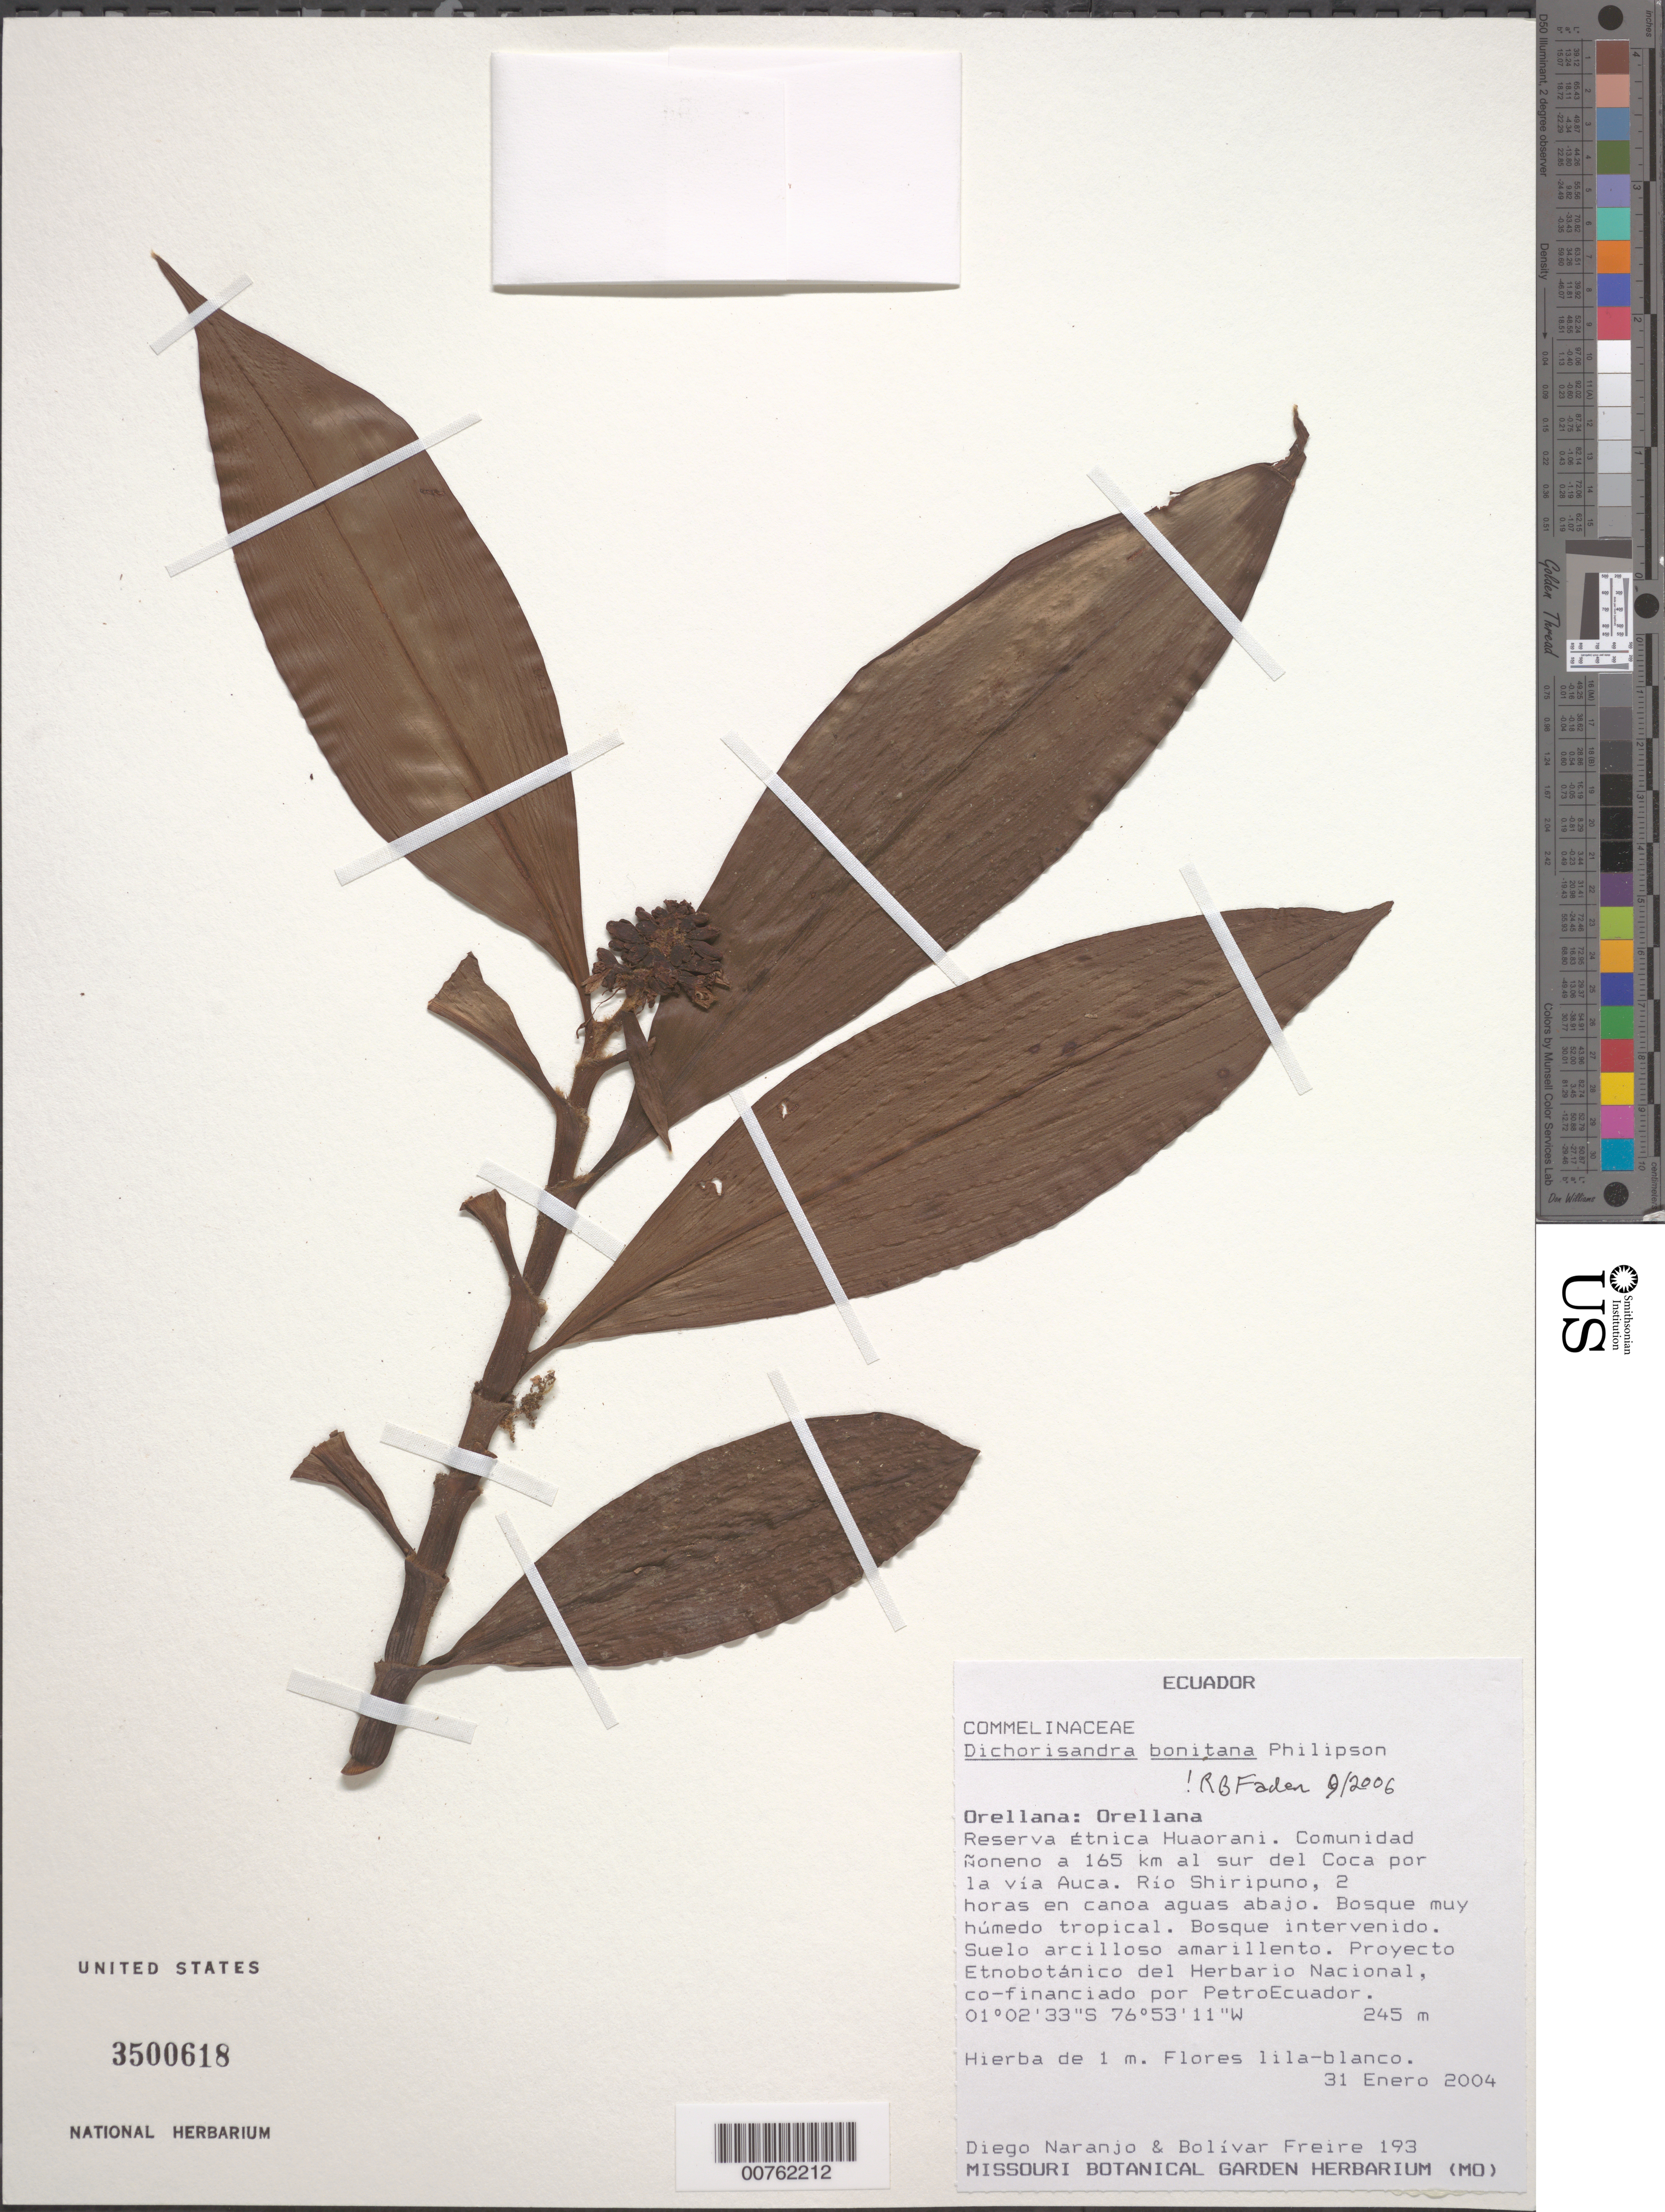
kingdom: Plantae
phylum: Tracheophyta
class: Liliopsida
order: Commelinales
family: Commelinaceae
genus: Dichorisandra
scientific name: Dichorisandra bonitana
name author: Philipson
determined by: Faden, Robert B., (US), Smithsonian Institution - National Museum of Natural History (UNITED STATES)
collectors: D. Naranjo & B. Freire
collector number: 193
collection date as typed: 31 Jan 2004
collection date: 2004-01-31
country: Ecuador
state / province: Orellana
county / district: Orellana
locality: Reserva Etnica Huaorani. Comunidad NOneno a 165 km al sur del Coca por la via Auca. Rio Shiripuno, 2 horas en Canoa aguas Abajo. Bosque muy humedo tropical. Bosque intervenido. Suelo arcilloso amarillento. Prpyecto EtnoBotanico del HerbaRio Nacional, co-financIado por PetroEcuador.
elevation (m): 245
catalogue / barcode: US 3500618